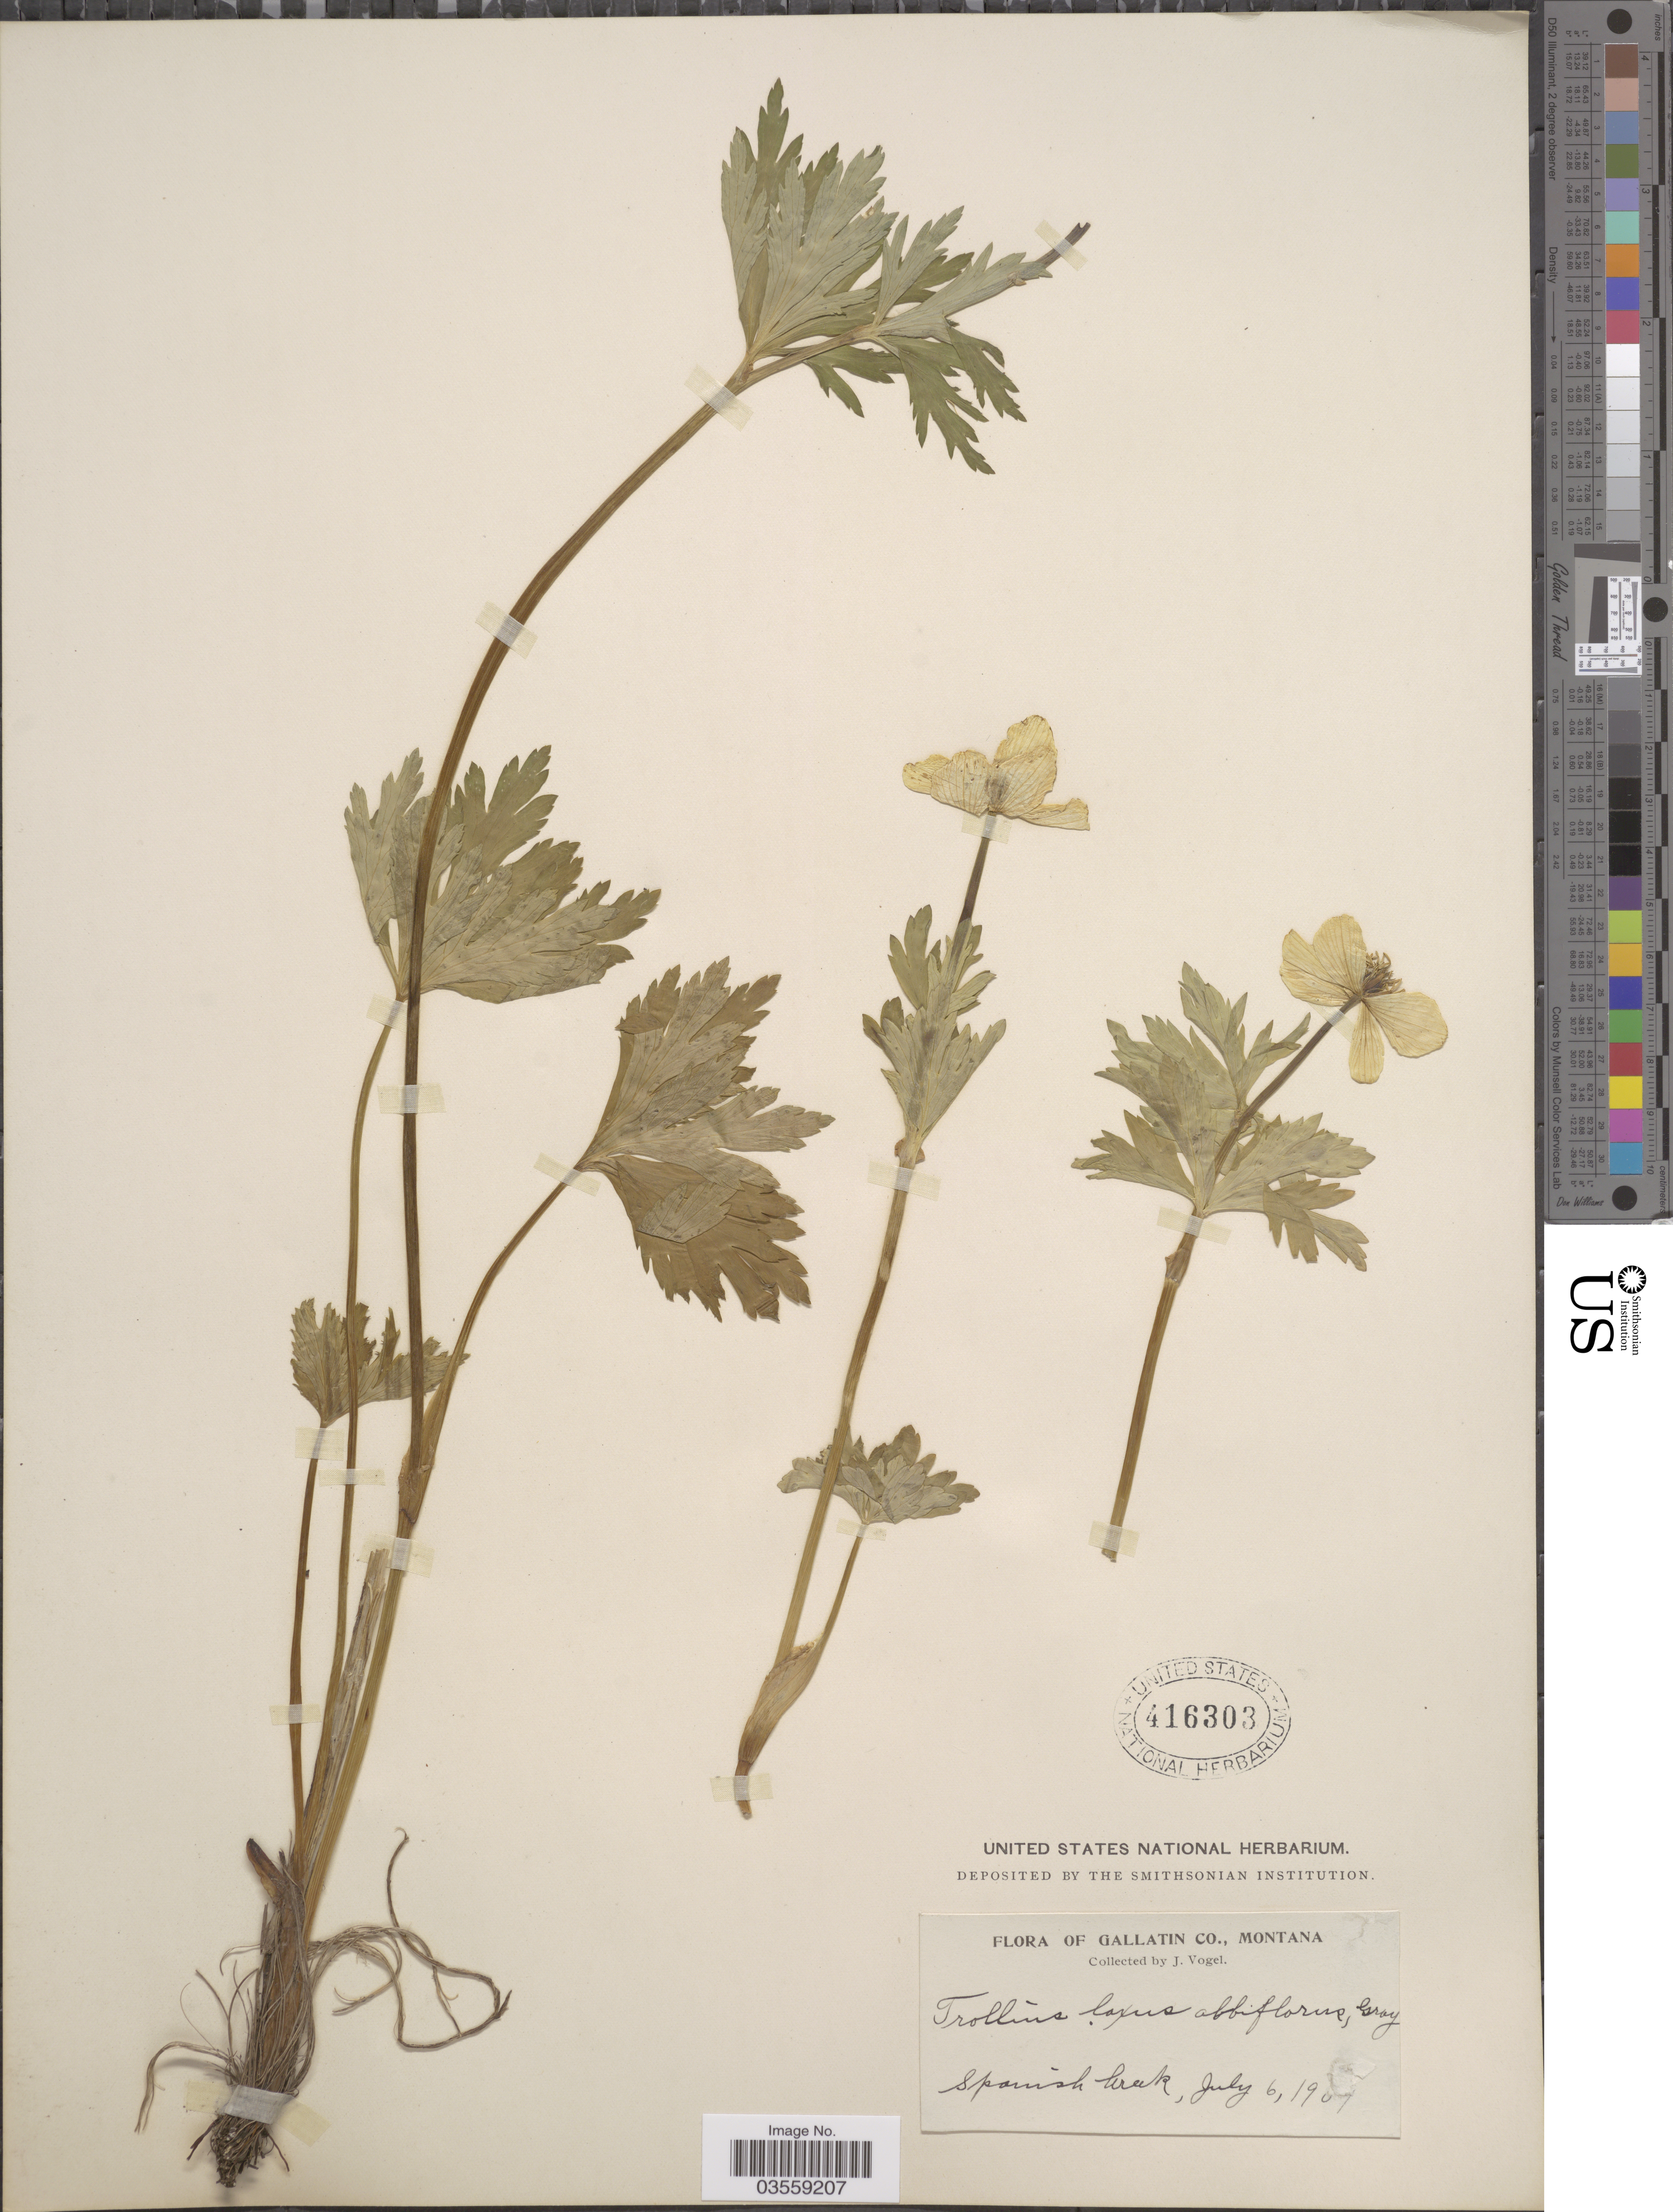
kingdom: Plantae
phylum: Tracheophyta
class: Magnoliopsida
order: Ranunculales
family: Ranunculaceae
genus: Trollius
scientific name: Trollius laxus var. albiflorus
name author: A. Gray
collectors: J. Vogel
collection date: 1907-07-06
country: United States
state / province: Montana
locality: Gallatin Co., Spanish Creek.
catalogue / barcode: US 416303